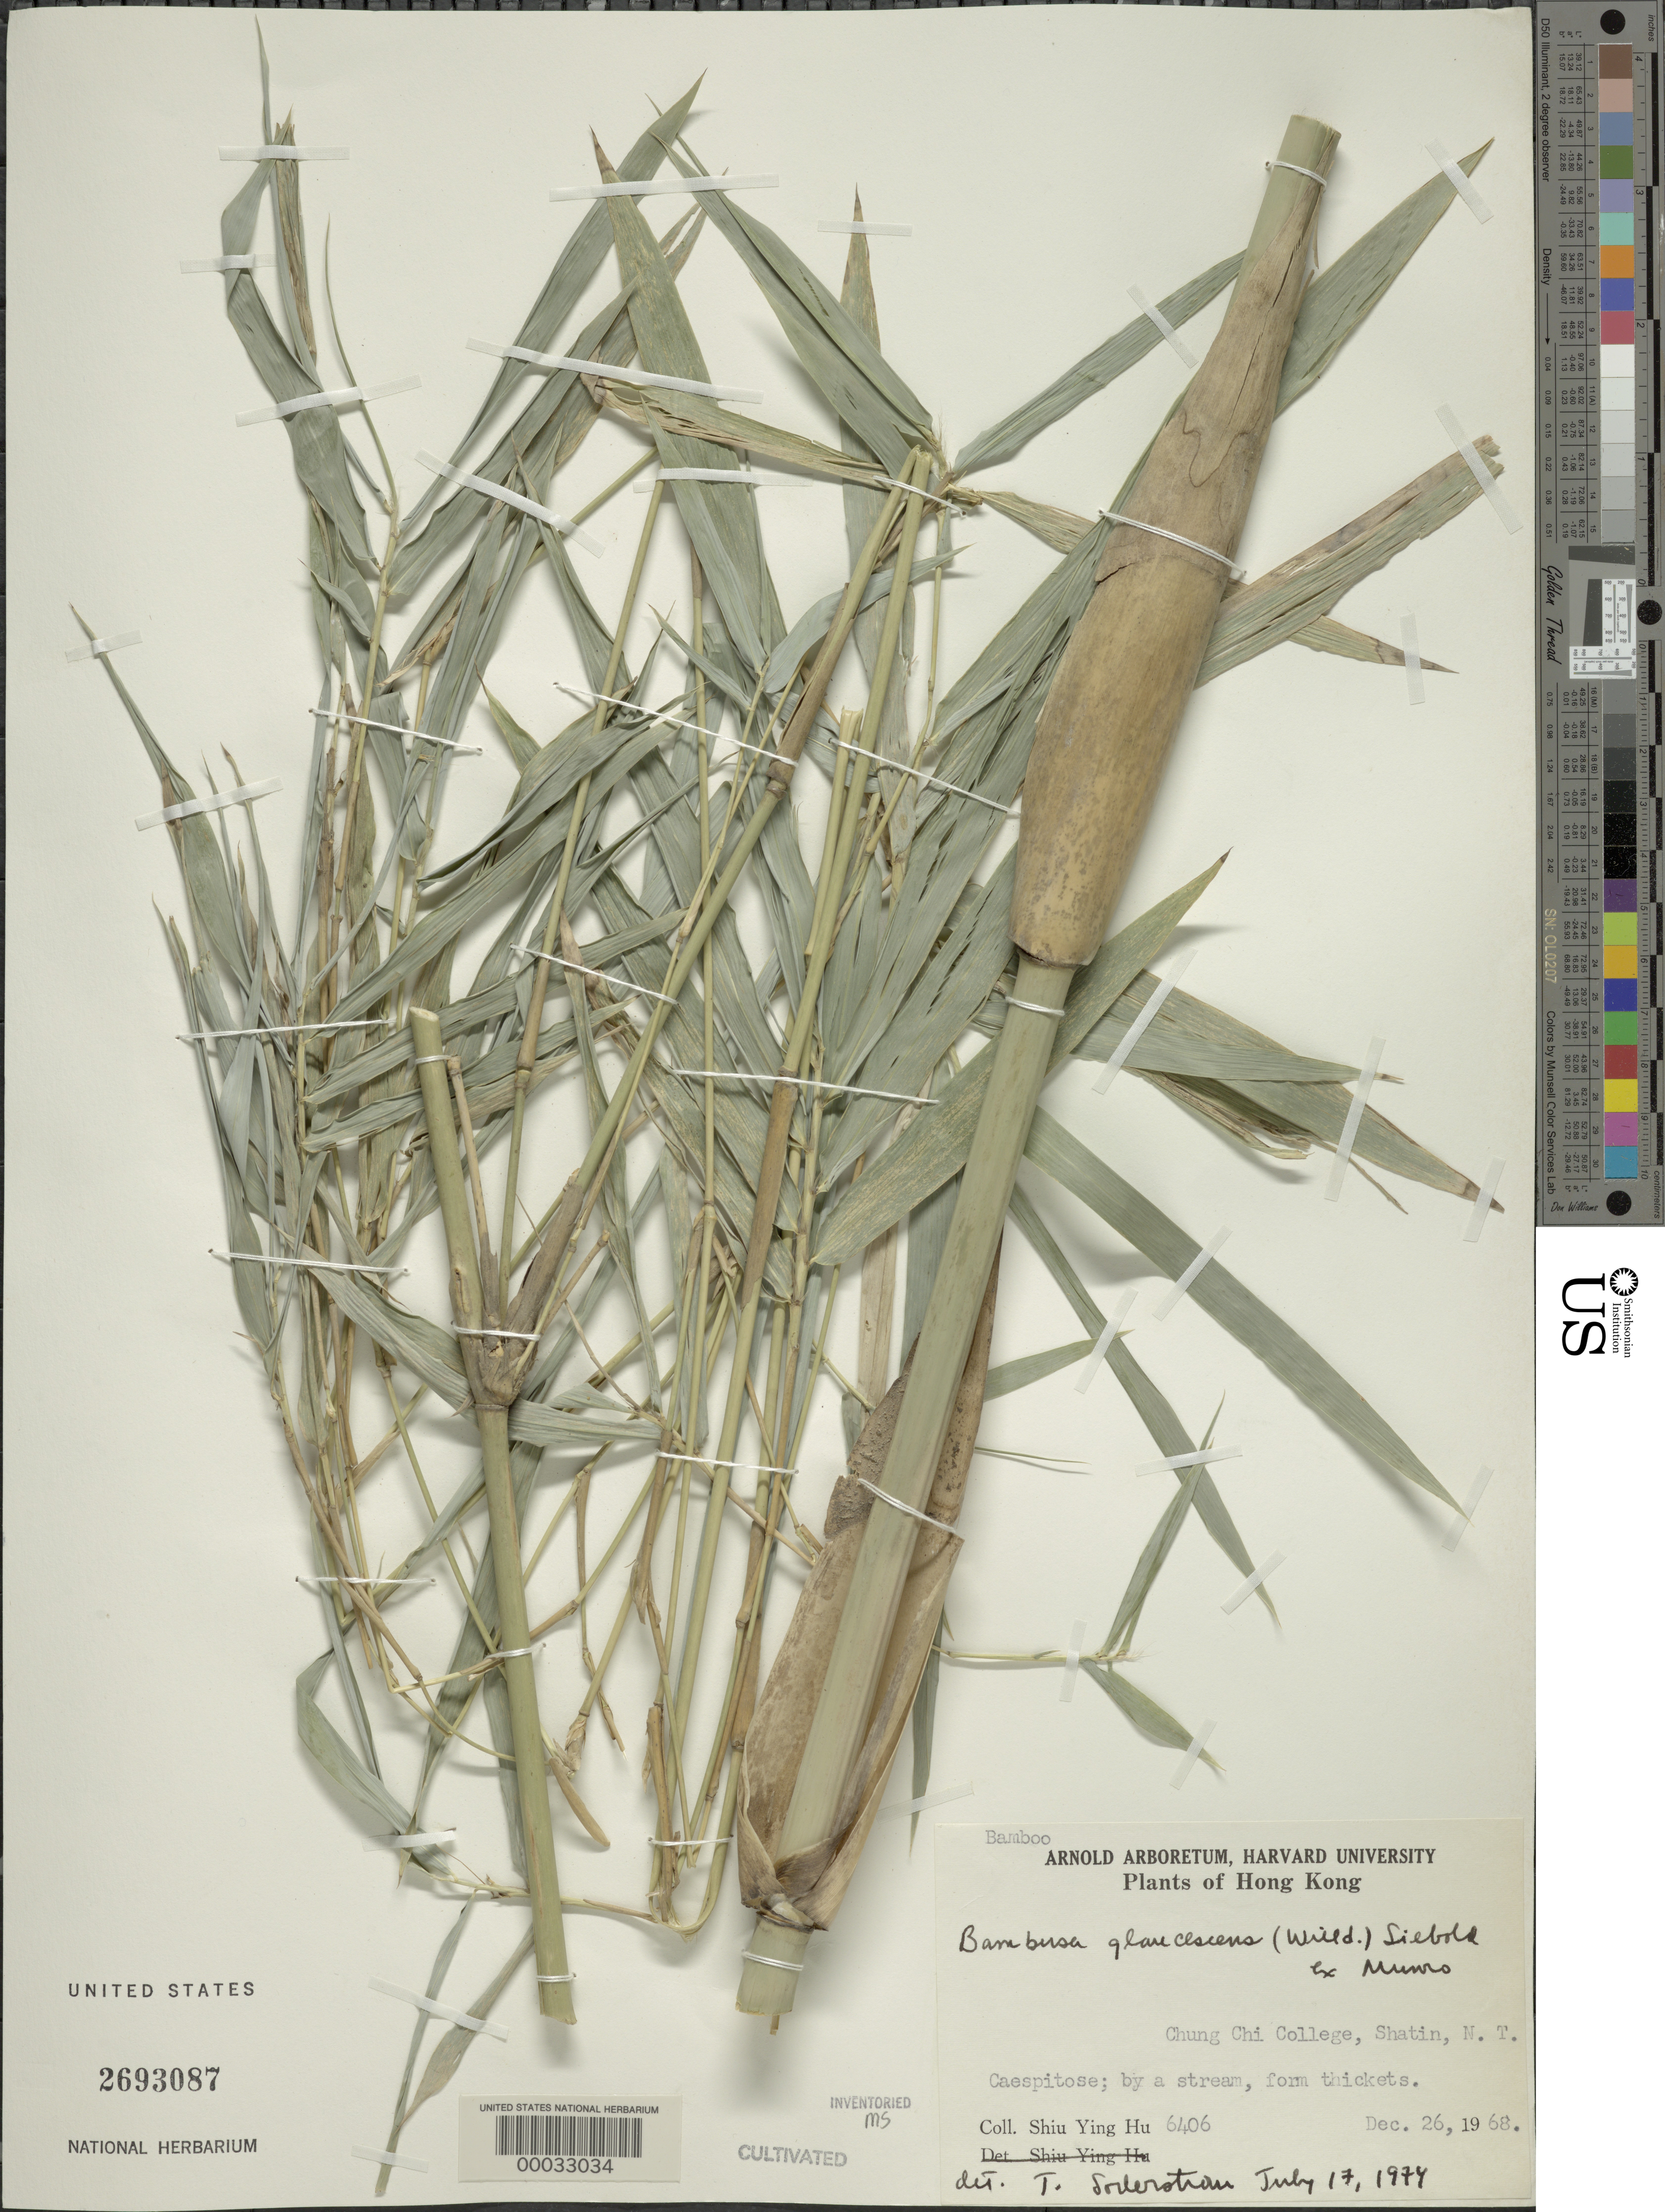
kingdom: Plantae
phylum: Tracheophyta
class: Liliopsida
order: Poales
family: Poaceae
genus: Bambusa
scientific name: Bambusa tuldoides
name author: Munro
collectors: Y. Shiu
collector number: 6406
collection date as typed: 26 Dec 1968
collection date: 1968-12-26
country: China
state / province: Hong Kong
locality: Chung chi college-shatin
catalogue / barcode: US 2693087